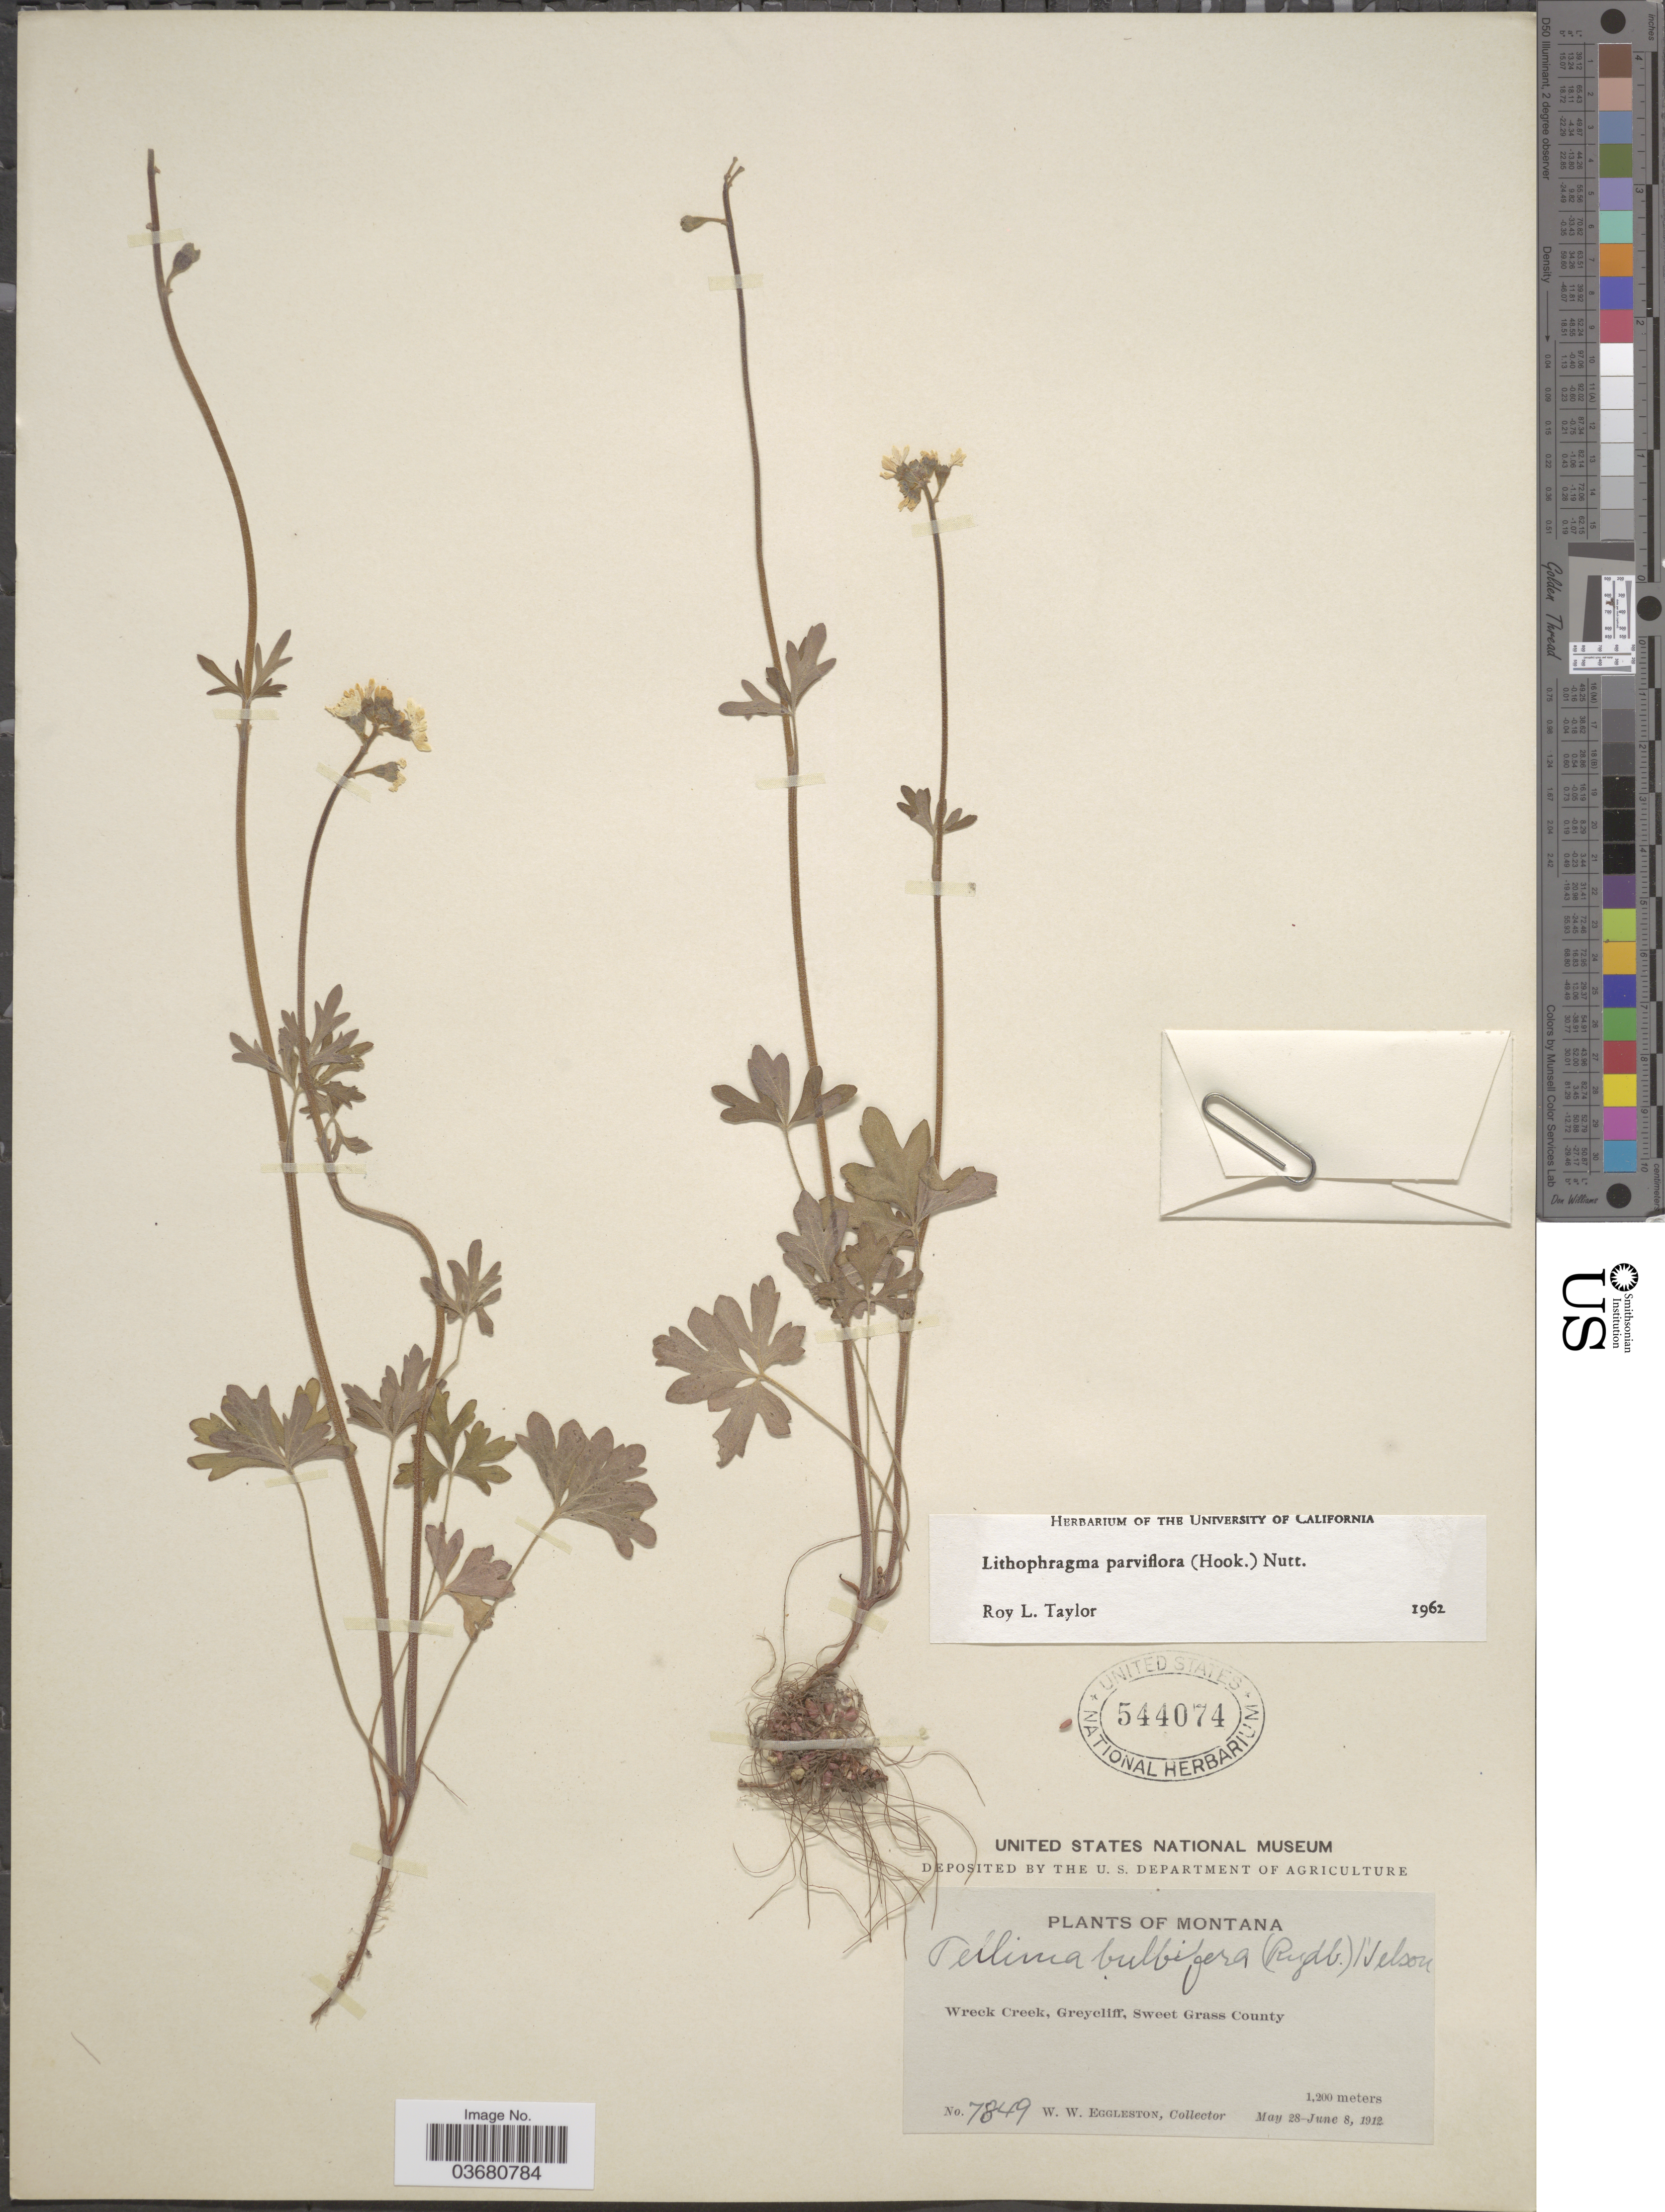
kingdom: Plantae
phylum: Tracheophyta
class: Magnoliopsida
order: Saxifragales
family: Saxifragaceae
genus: Lithophragma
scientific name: Lithophragma parviflorum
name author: (Hook.) Nutt.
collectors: W. W. Eggleston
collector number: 7849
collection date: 1912-05-28/1912-06-08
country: United States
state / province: Montana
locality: Wreck Creek, Greycliff, Sweet Grass County.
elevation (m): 1200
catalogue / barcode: US 544074